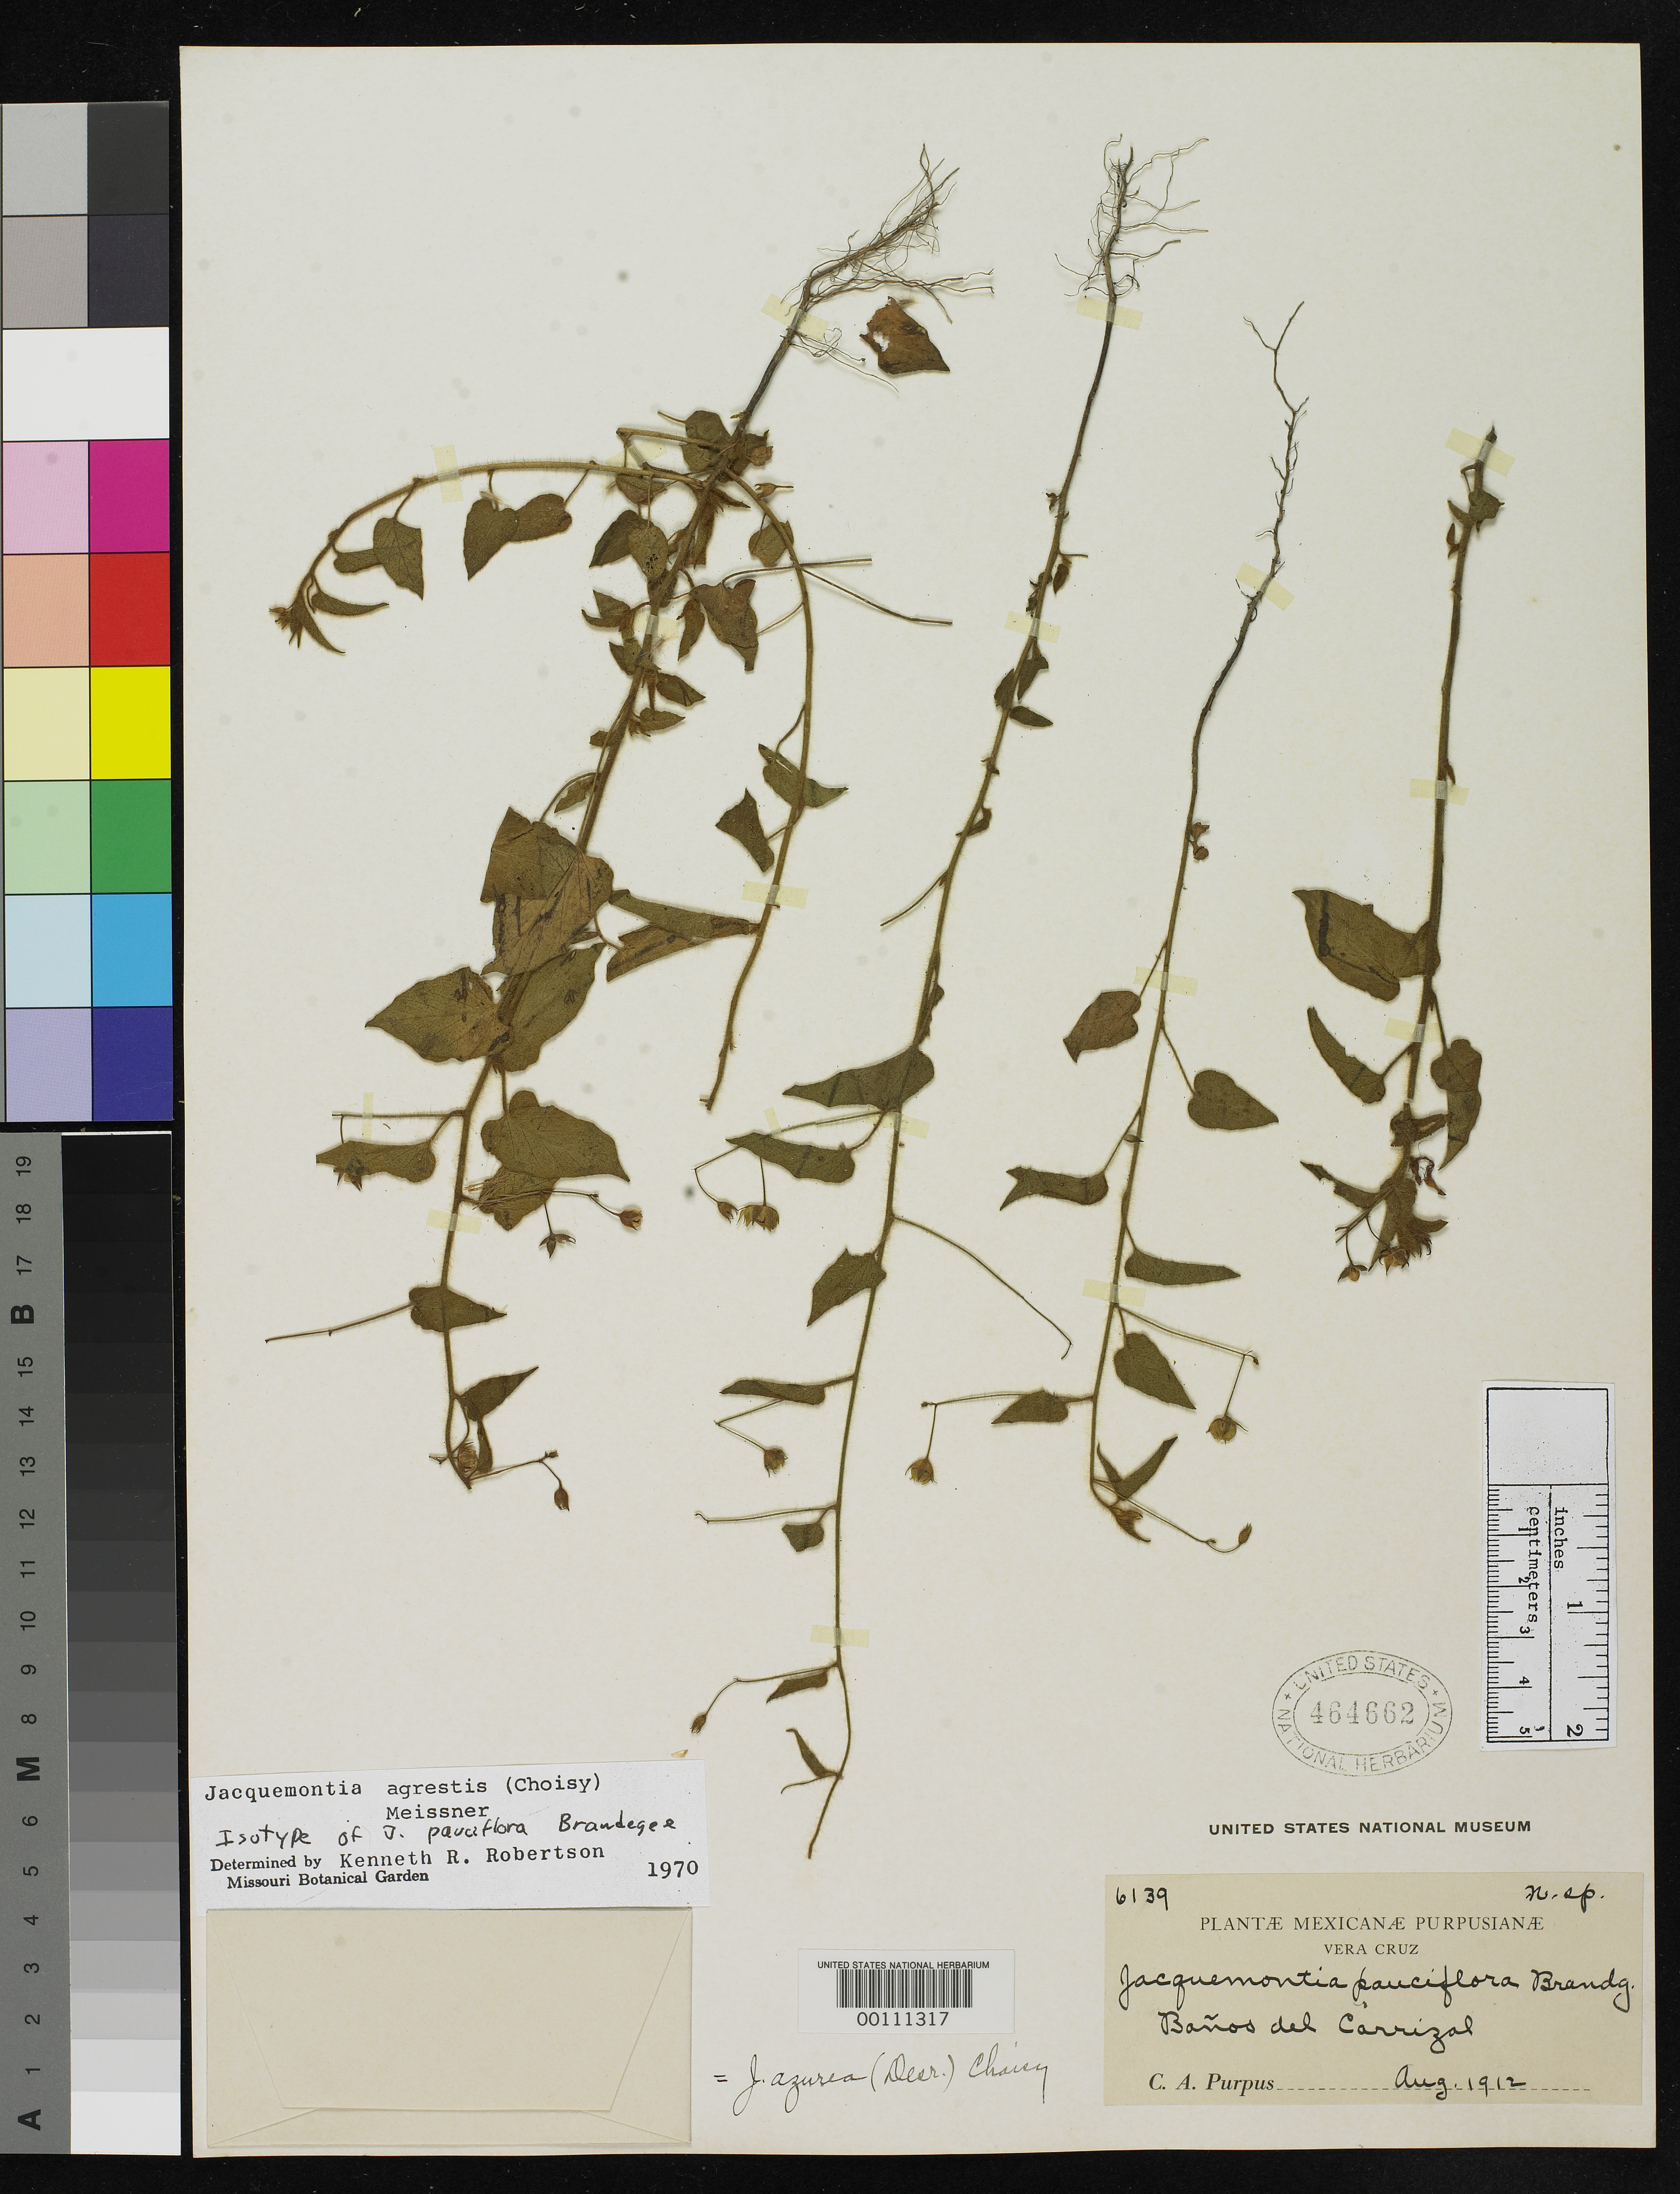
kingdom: Plantae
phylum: Tracheophyta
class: Magnoliopsida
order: Solanales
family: Convolvulaceae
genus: Jacquemontia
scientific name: Jacquemontia pauciflora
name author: Brandegee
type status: Isotype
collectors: C. A. Purpus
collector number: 6139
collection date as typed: Aug 1912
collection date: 1912-08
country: Mexico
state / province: Veracruz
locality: Banos del Carrizal.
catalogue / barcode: US 464662